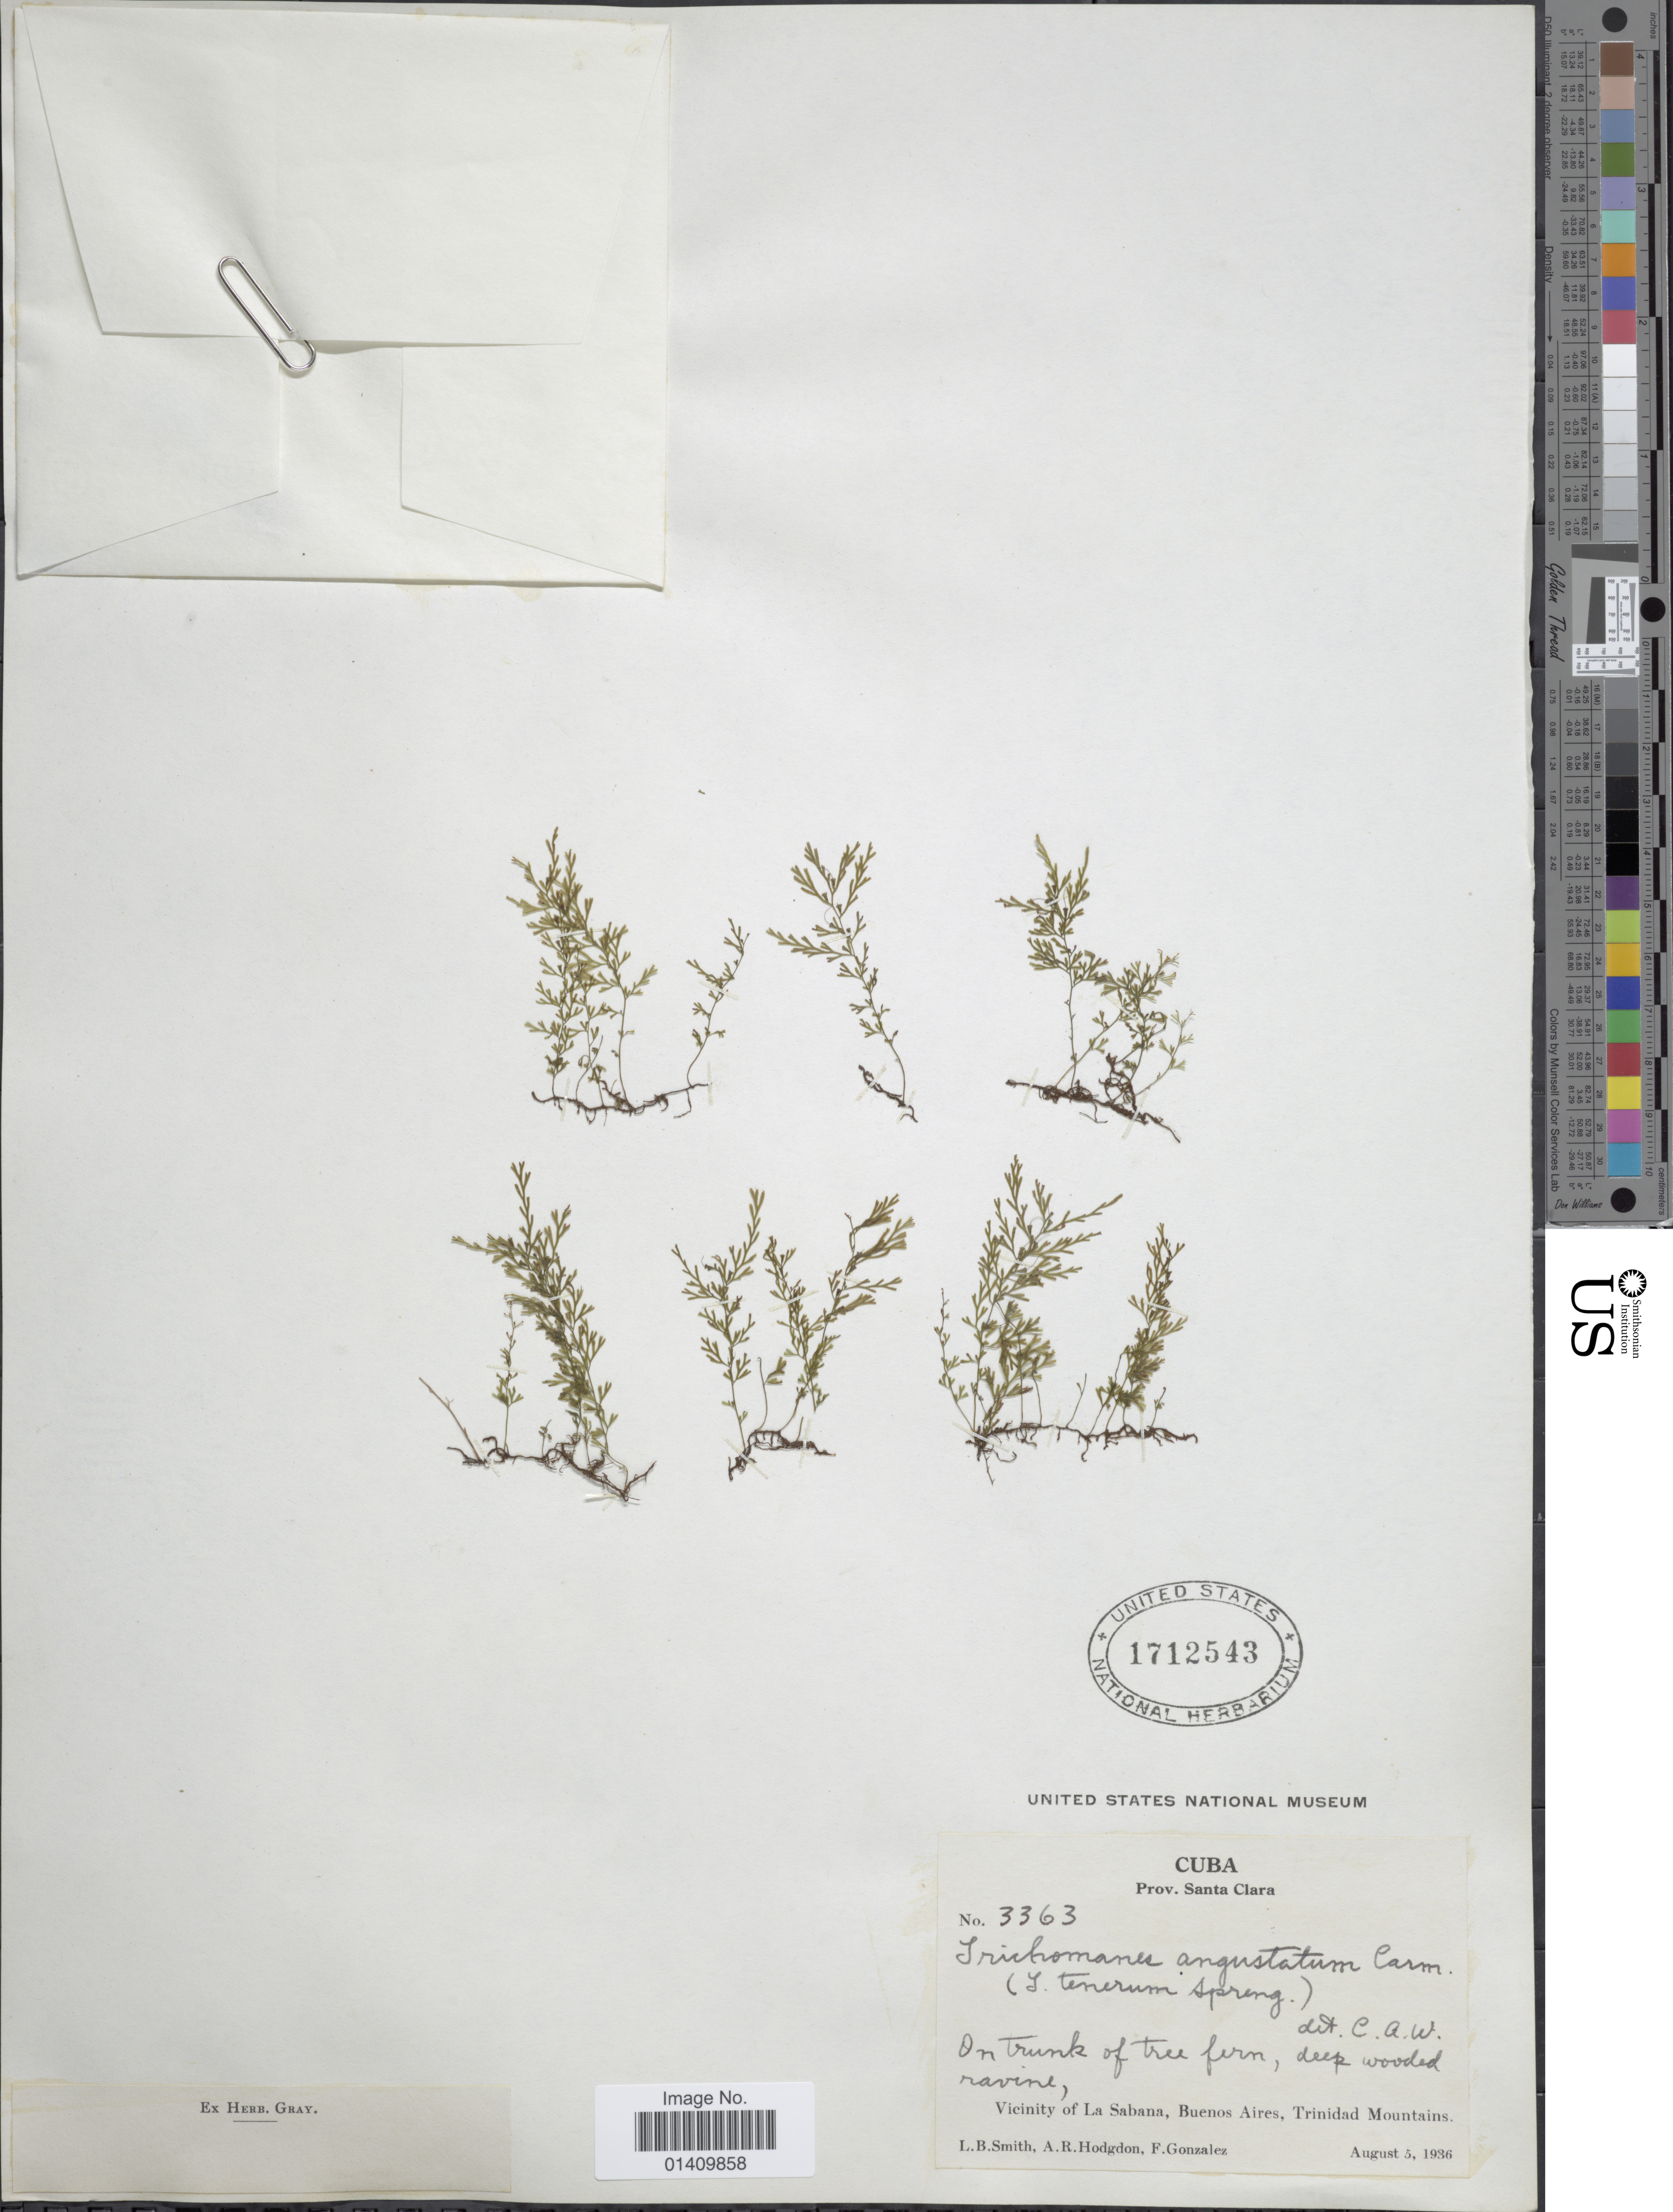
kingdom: Plantae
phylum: Tracheophyta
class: Polypodiopsida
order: Hymenophyllales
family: Hymenophyllaceae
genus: Polyphlebium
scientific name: Polyphlebium angustatum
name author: (Carmich.) Ebihara & Dubuisson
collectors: L. Smith, A. R. Hodgdon & F. González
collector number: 3363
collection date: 1936-08-05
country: Cuba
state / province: Las Villas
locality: Prov. Santa Clara vicinity of La Sabana Buenos Aires, Trinidad mountains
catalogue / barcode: US 1712543